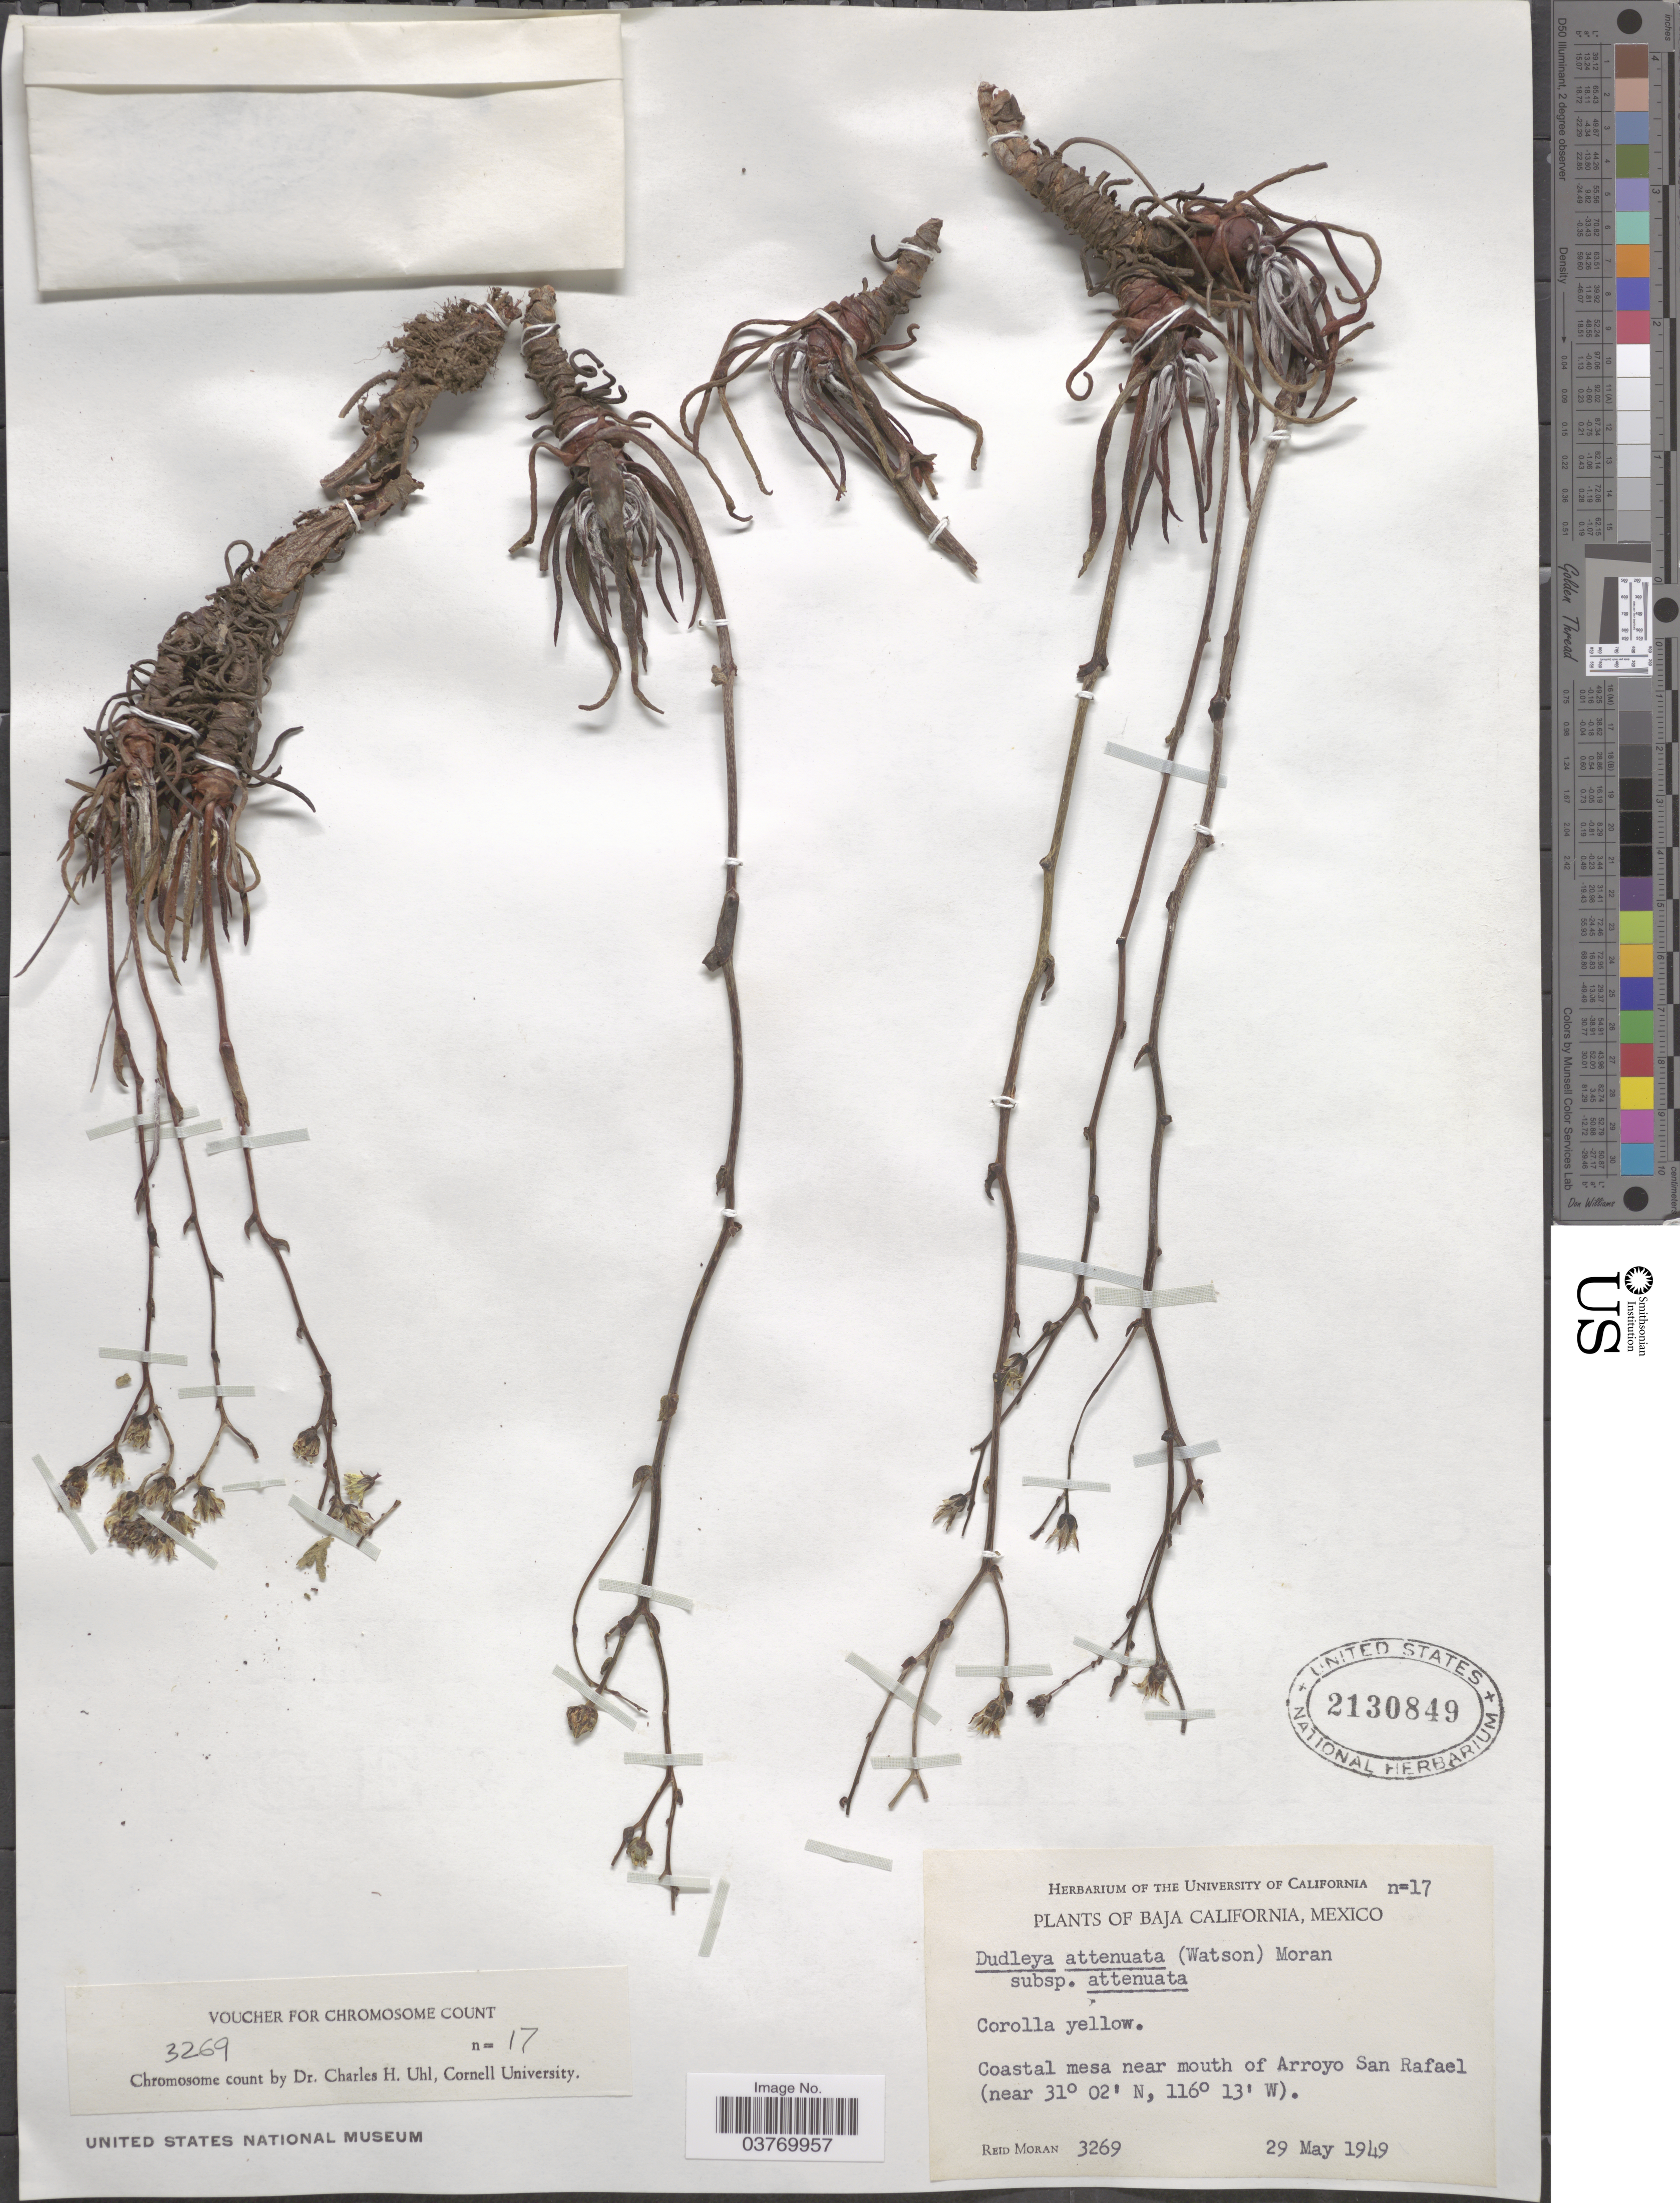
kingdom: Plantae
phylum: Tracheophyta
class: Magnoliopsida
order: Saxifragales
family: Crassulaceae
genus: Dudleya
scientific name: Dudleya attenuata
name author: (S. Watson) Moran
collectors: R. V. Moran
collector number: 3269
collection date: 1949-05-29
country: Mexico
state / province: Baja California Norte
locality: Coastal mesa near mouth of Arroya San Rafael.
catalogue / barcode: US 2130849